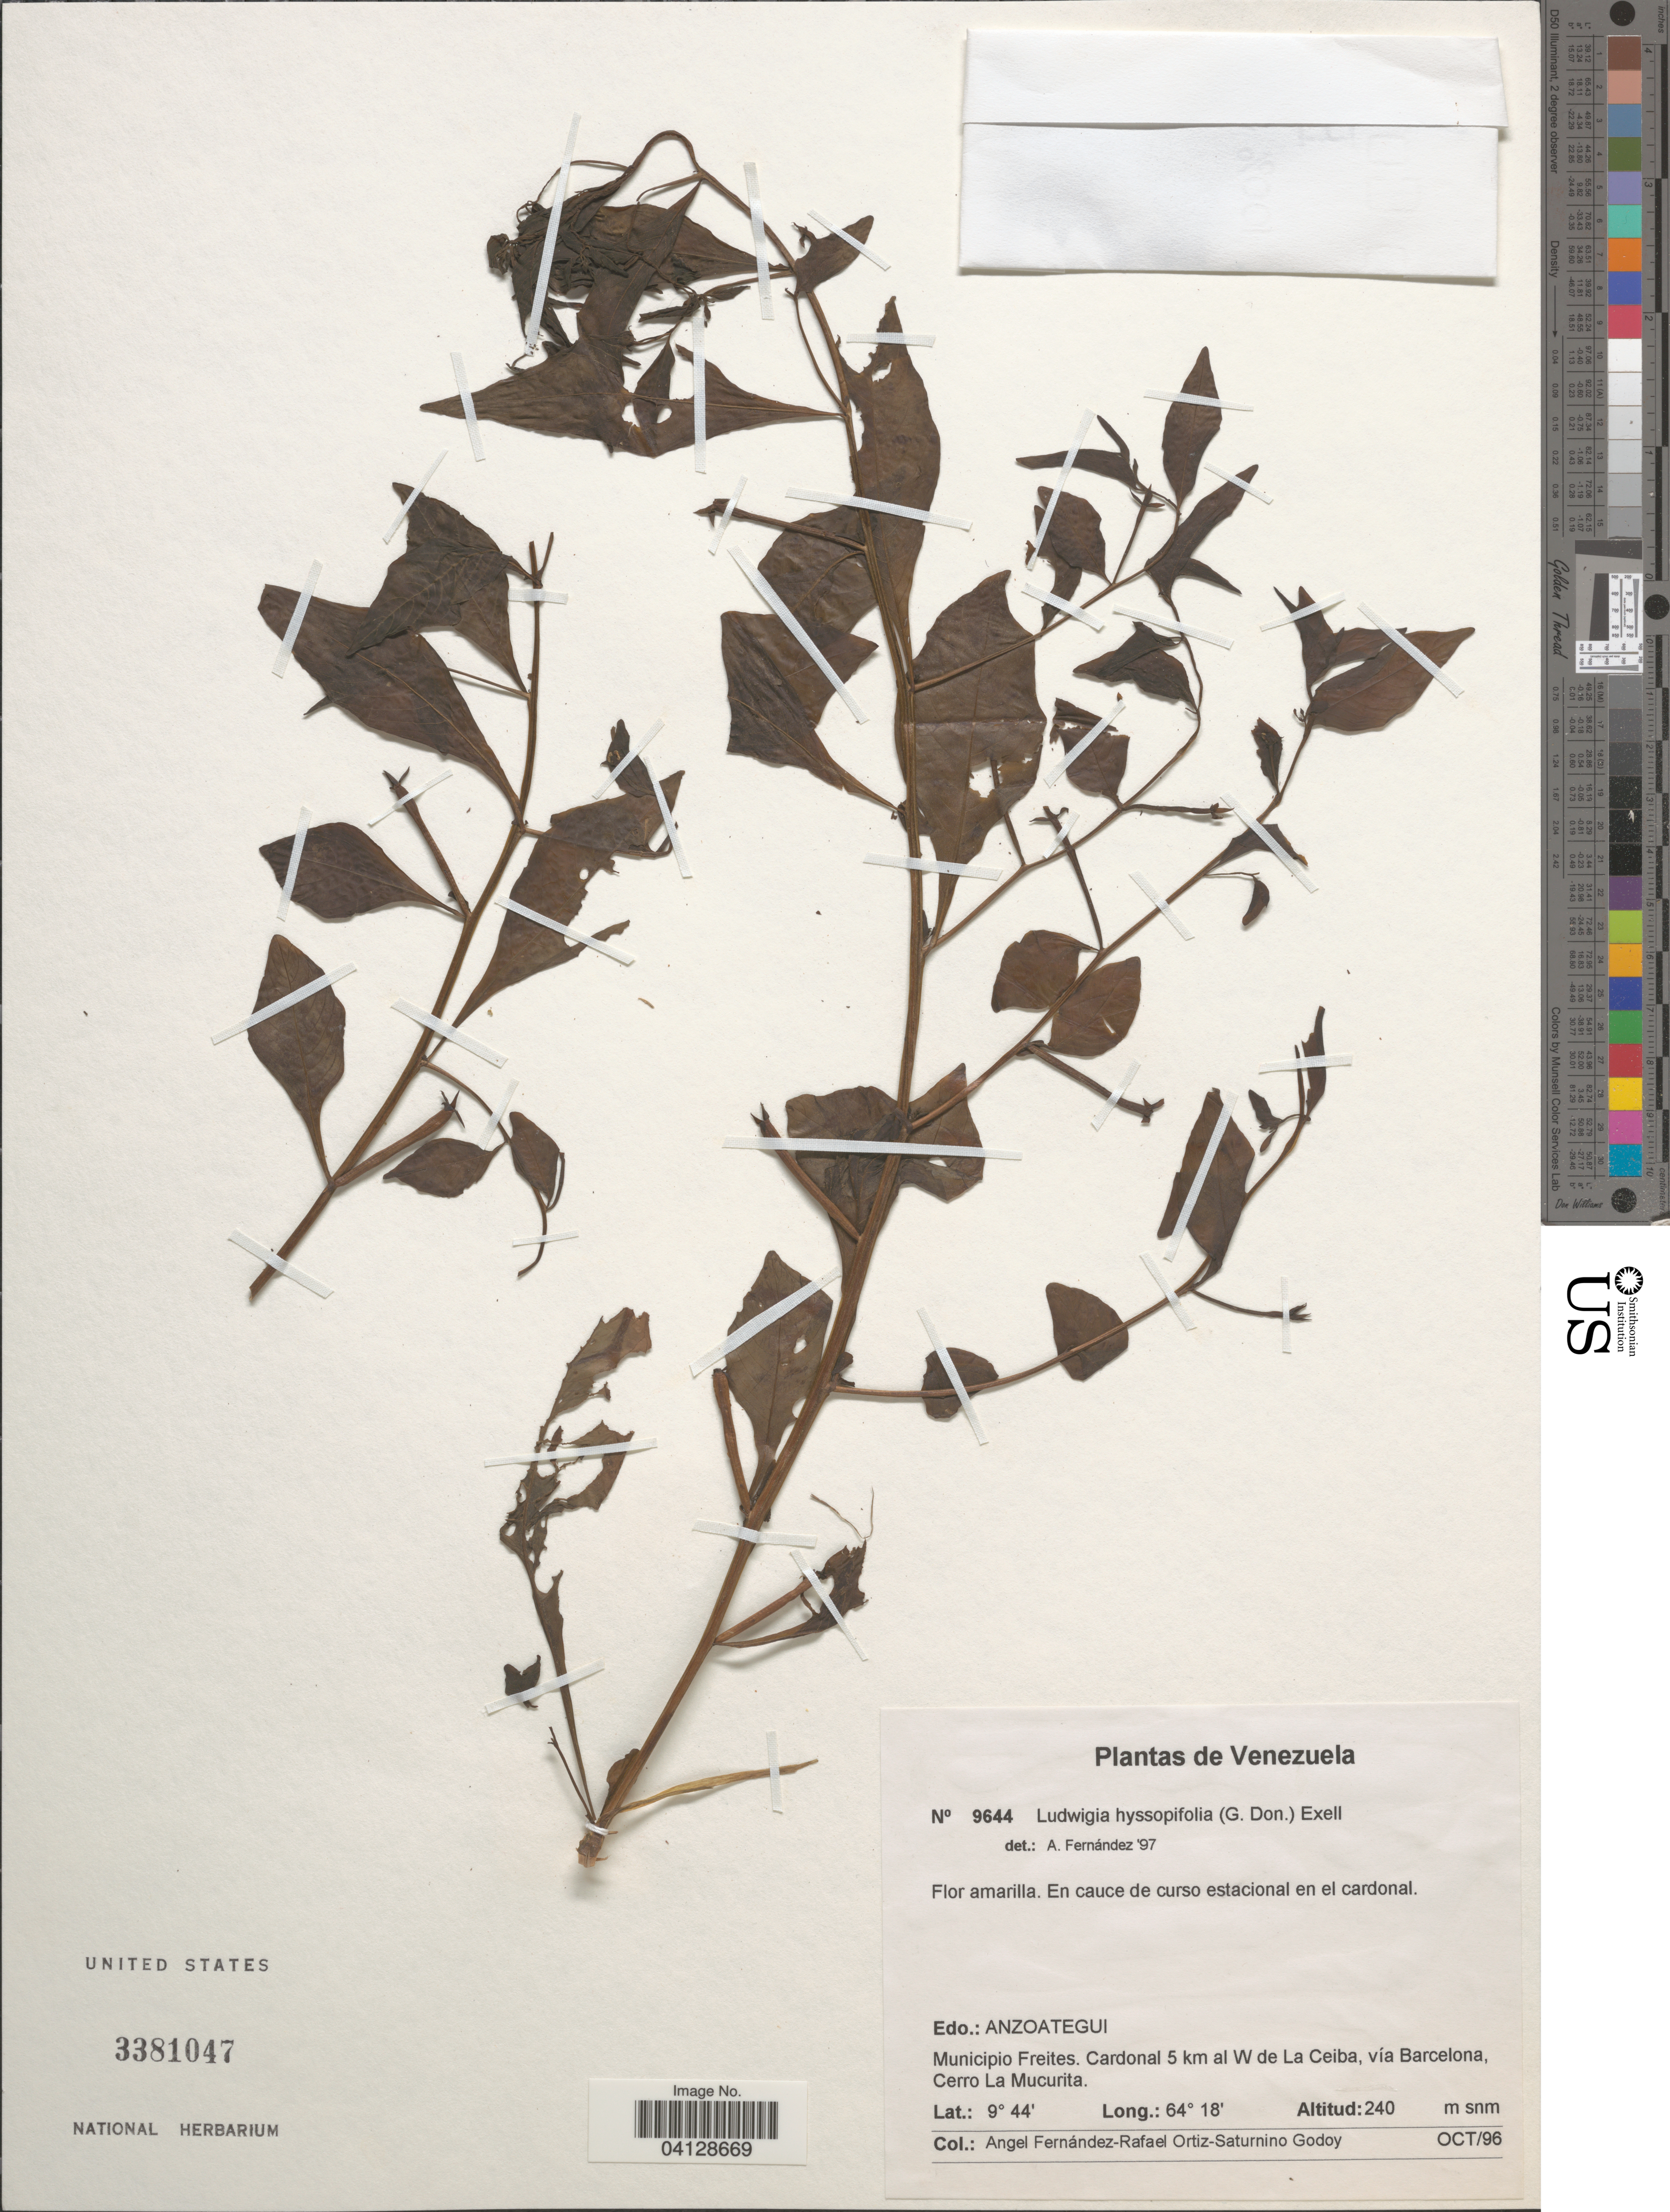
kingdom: Plantae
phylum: Tracheophyta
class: Magnoliopsida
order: Myrtales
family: Onagraceae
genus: Ludwigia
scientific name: Ludwigia hyssopifolia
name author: (G. Don) Exell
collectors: Á. Fernández, R. Ortiz & S. Godoy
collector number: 9644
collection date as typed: Transcribed d/m/y: /10/96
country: Venezuela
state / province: Anzoategui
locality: Municipio Freites. Cardonal 5 km al W de La Ceiba, vía Barcelona, Cerro La Mucurita.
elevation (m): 240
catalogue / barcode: US 3381047